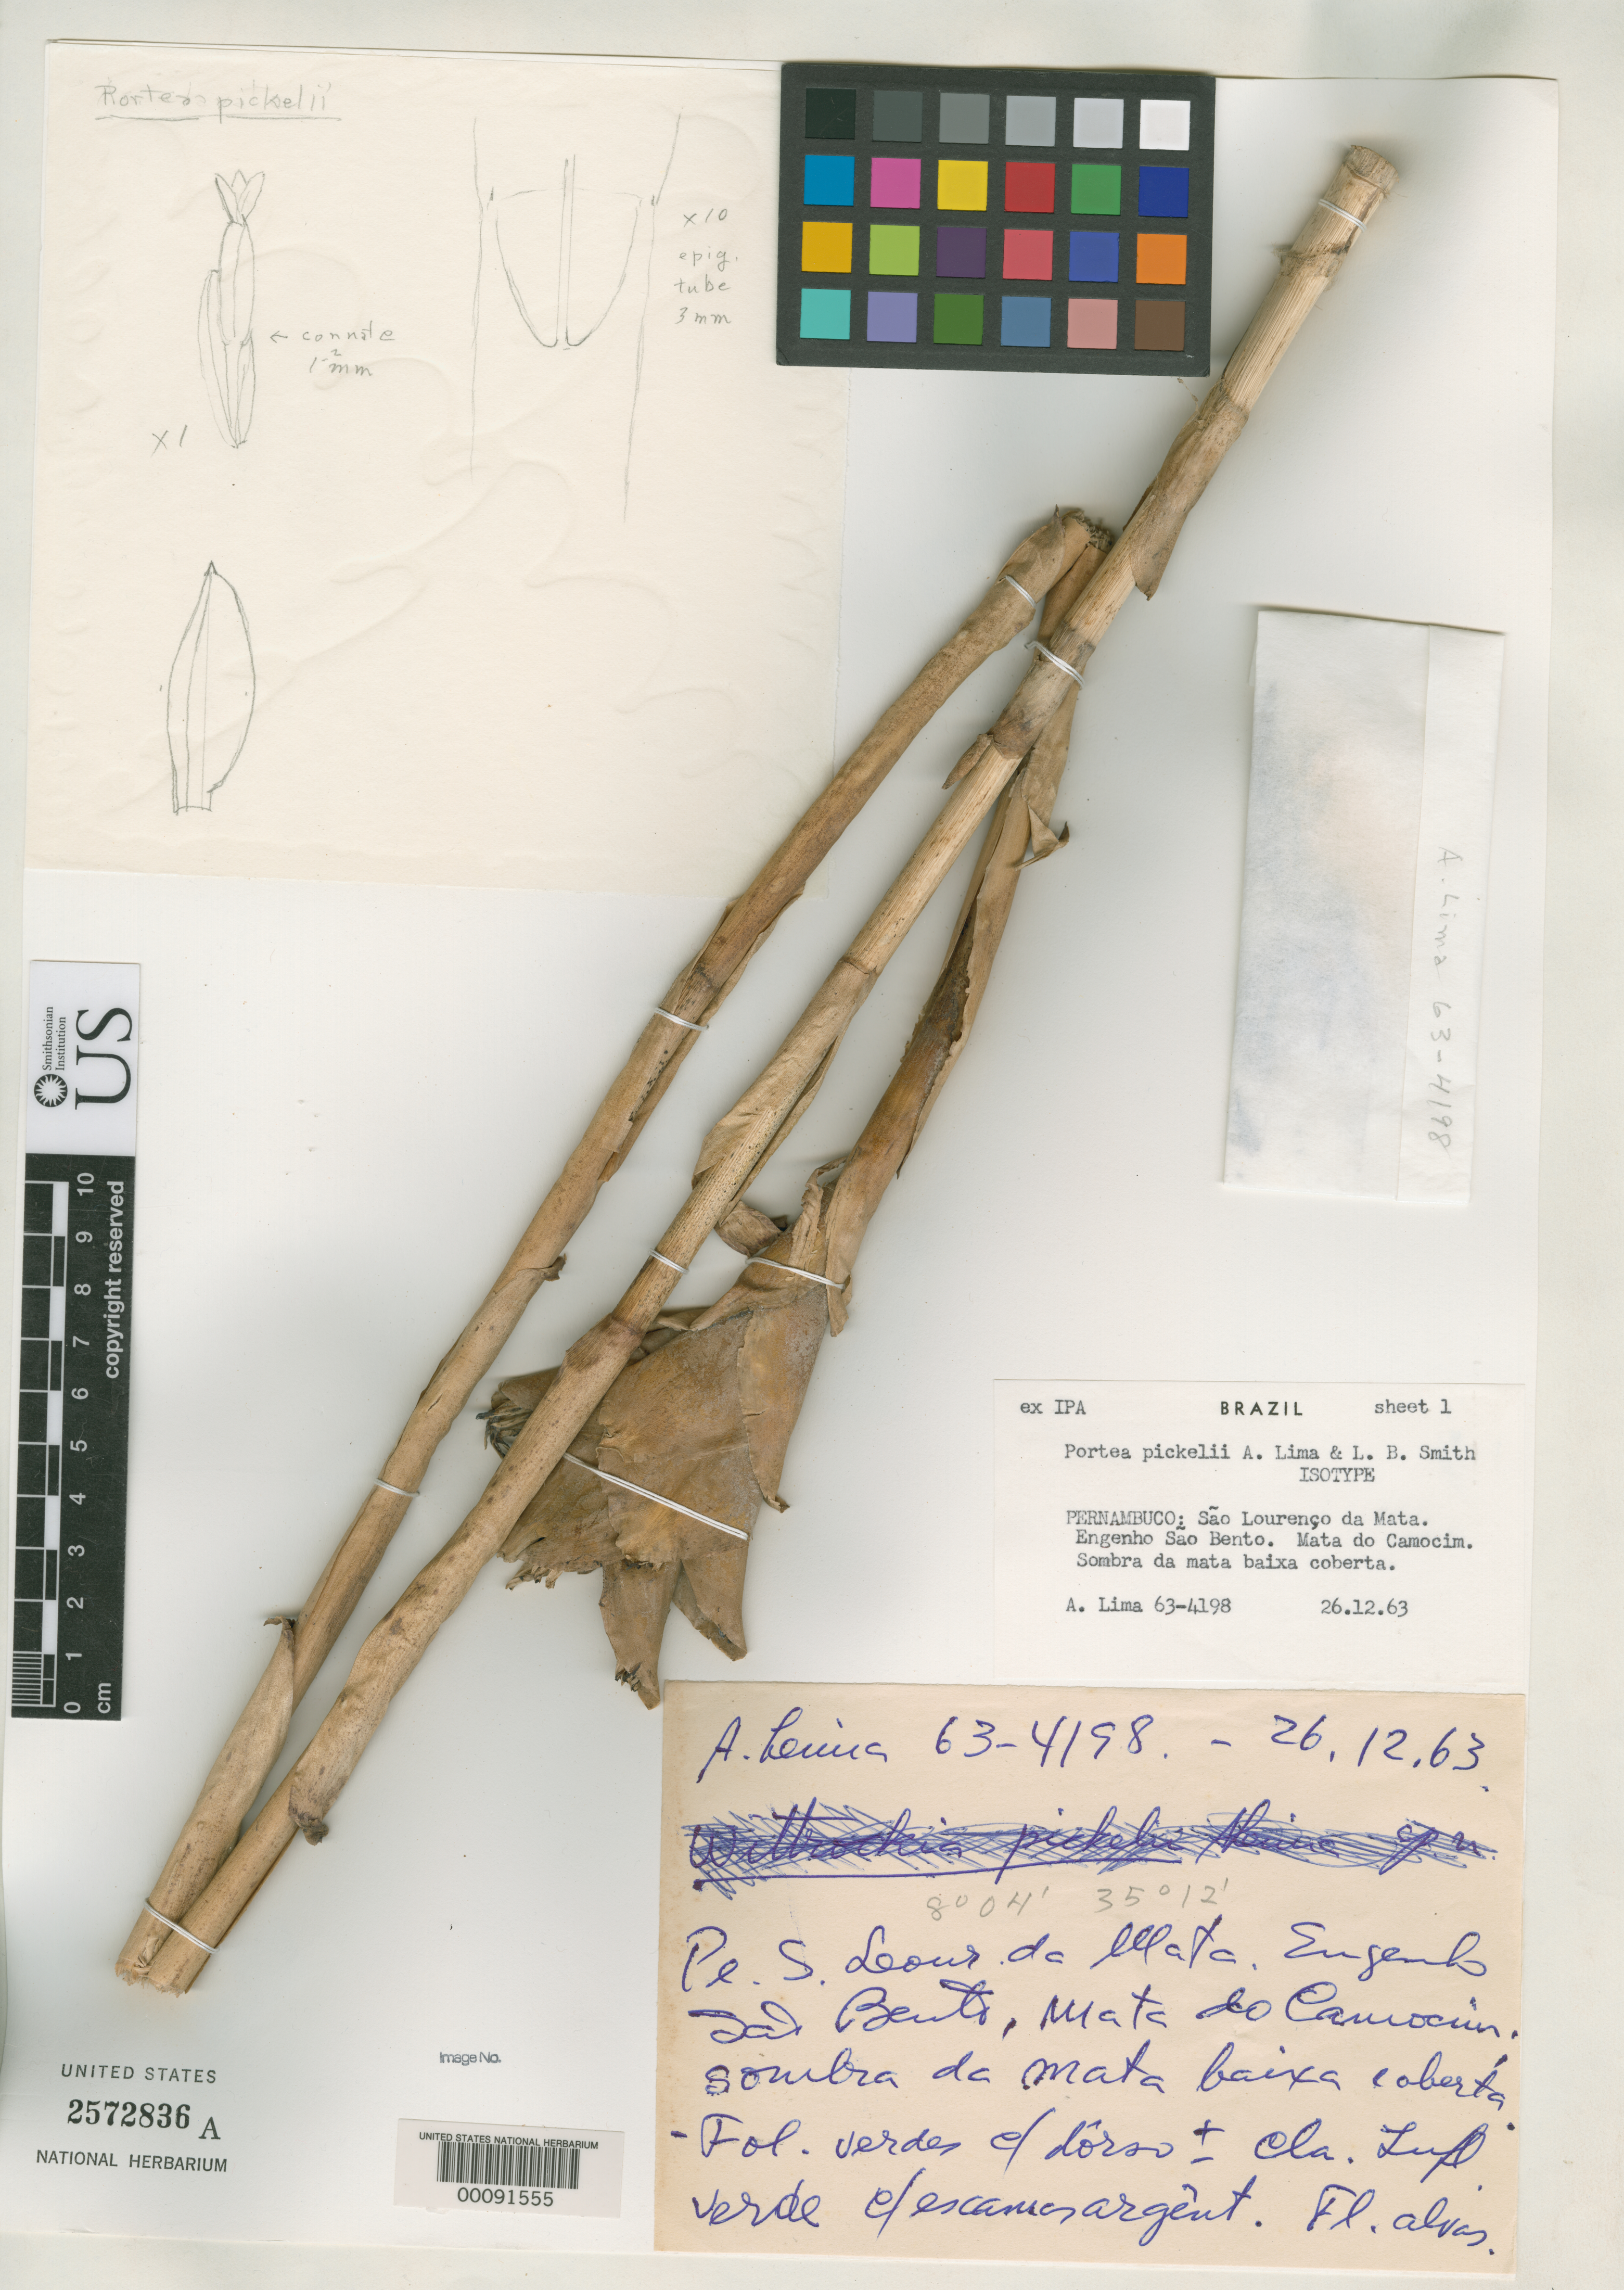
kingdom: Plantae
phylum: Tracheophyta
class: Liliopsida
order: Poales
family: Bromeliaceae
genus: Portea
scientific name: Portea pickelii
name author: Lima & L.B. Sm.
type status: Isotype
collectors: A. Lima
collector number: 63-4198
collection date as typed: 26 Dec 1963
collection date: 1963-12-26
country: Brazil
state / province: Pernambuco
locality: Sao Lourenco da Mata, Engenho Sao Bento.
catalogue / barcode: US 2572836A